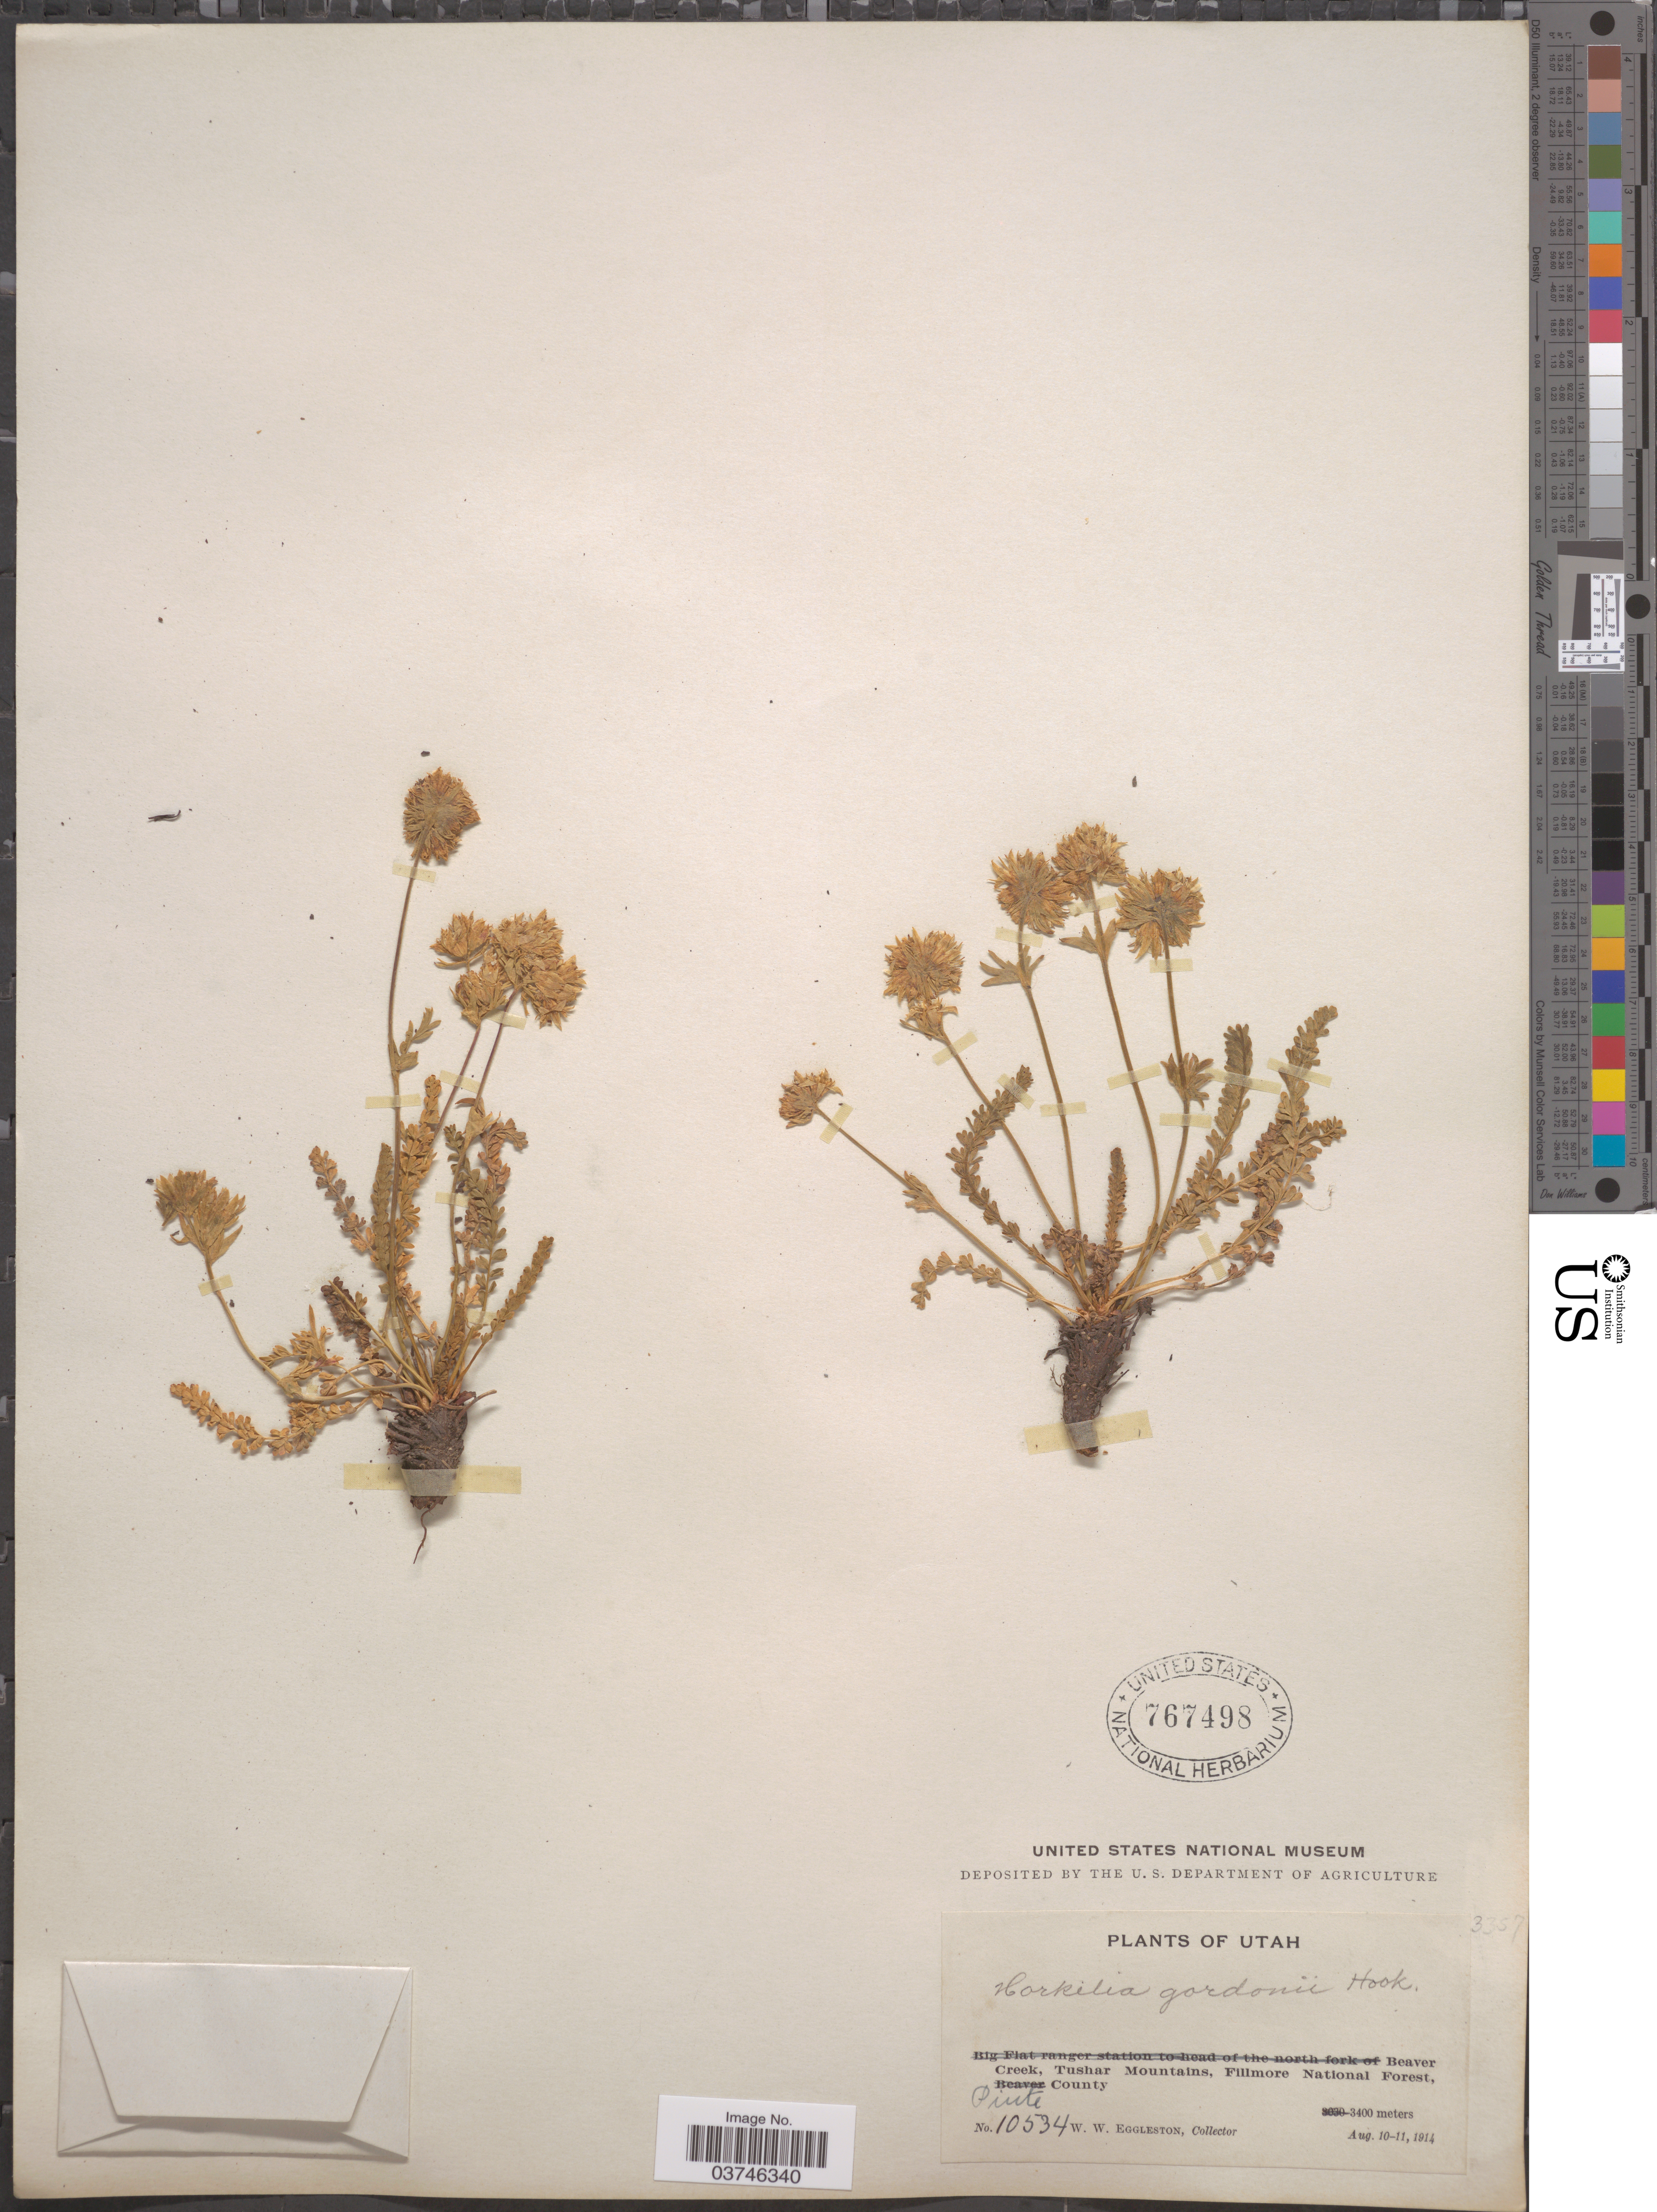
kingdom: Plantae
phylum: Tracheophyta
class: Magnoliopsida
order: Rosales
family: Rosaceae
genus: Potentilla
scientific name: Potentilla gordonii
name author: (Hook.) Greene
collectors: W. W. Eggleston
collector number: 10534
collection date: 1914-08-10/1914-08-11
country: United States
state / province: Utah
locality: Beaver Creek, Tushar Mountains, Fillmore National Forest, Piute County.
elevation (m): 3400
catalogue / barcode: US 767498